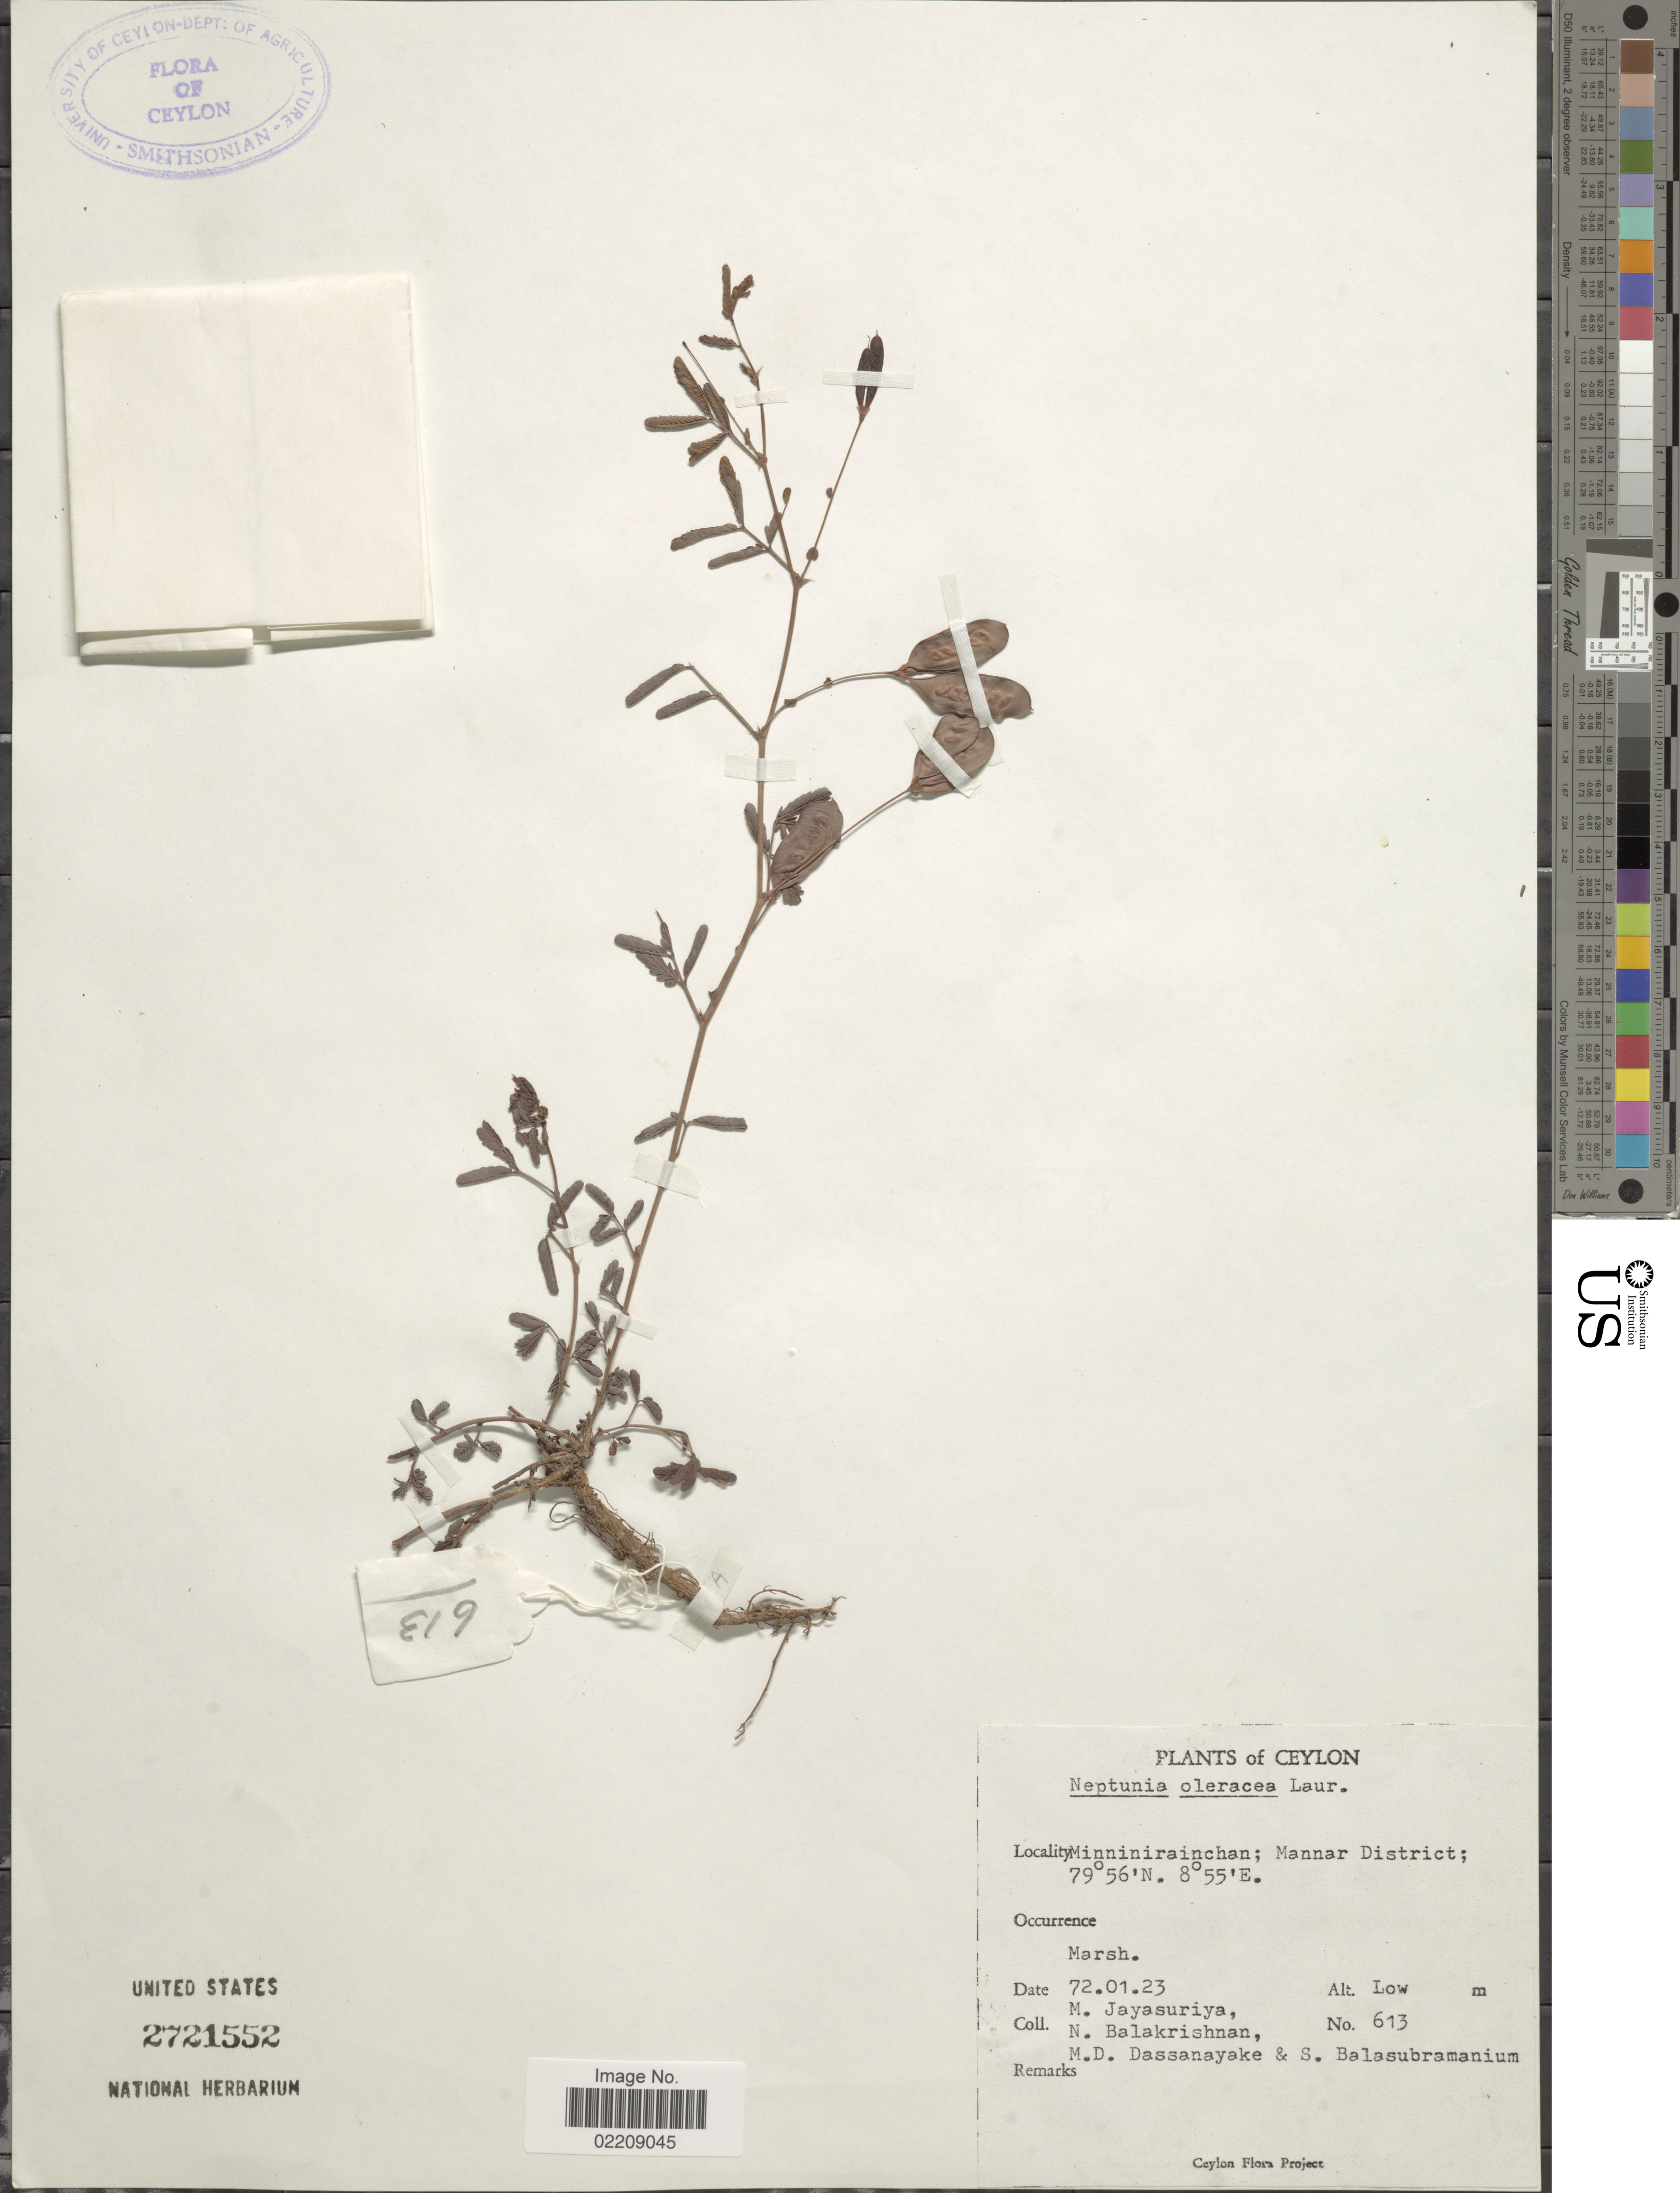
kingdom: Plantae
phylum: Tracheophyta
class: Magnoliopsida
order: Fabales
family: Fabaceae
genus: Neptunia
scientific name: Neptunia oleracea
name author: Lour.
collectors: M. Jayasuria, N. Balakrishnan, M. D. Dassanayake & S. Balasubramanium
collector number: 613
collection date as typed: Transcribed d/m/y: 23/1/72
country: Sri Lanka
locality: Ceylon, Minninirainchan; Mannar District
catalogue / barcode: US 2721552